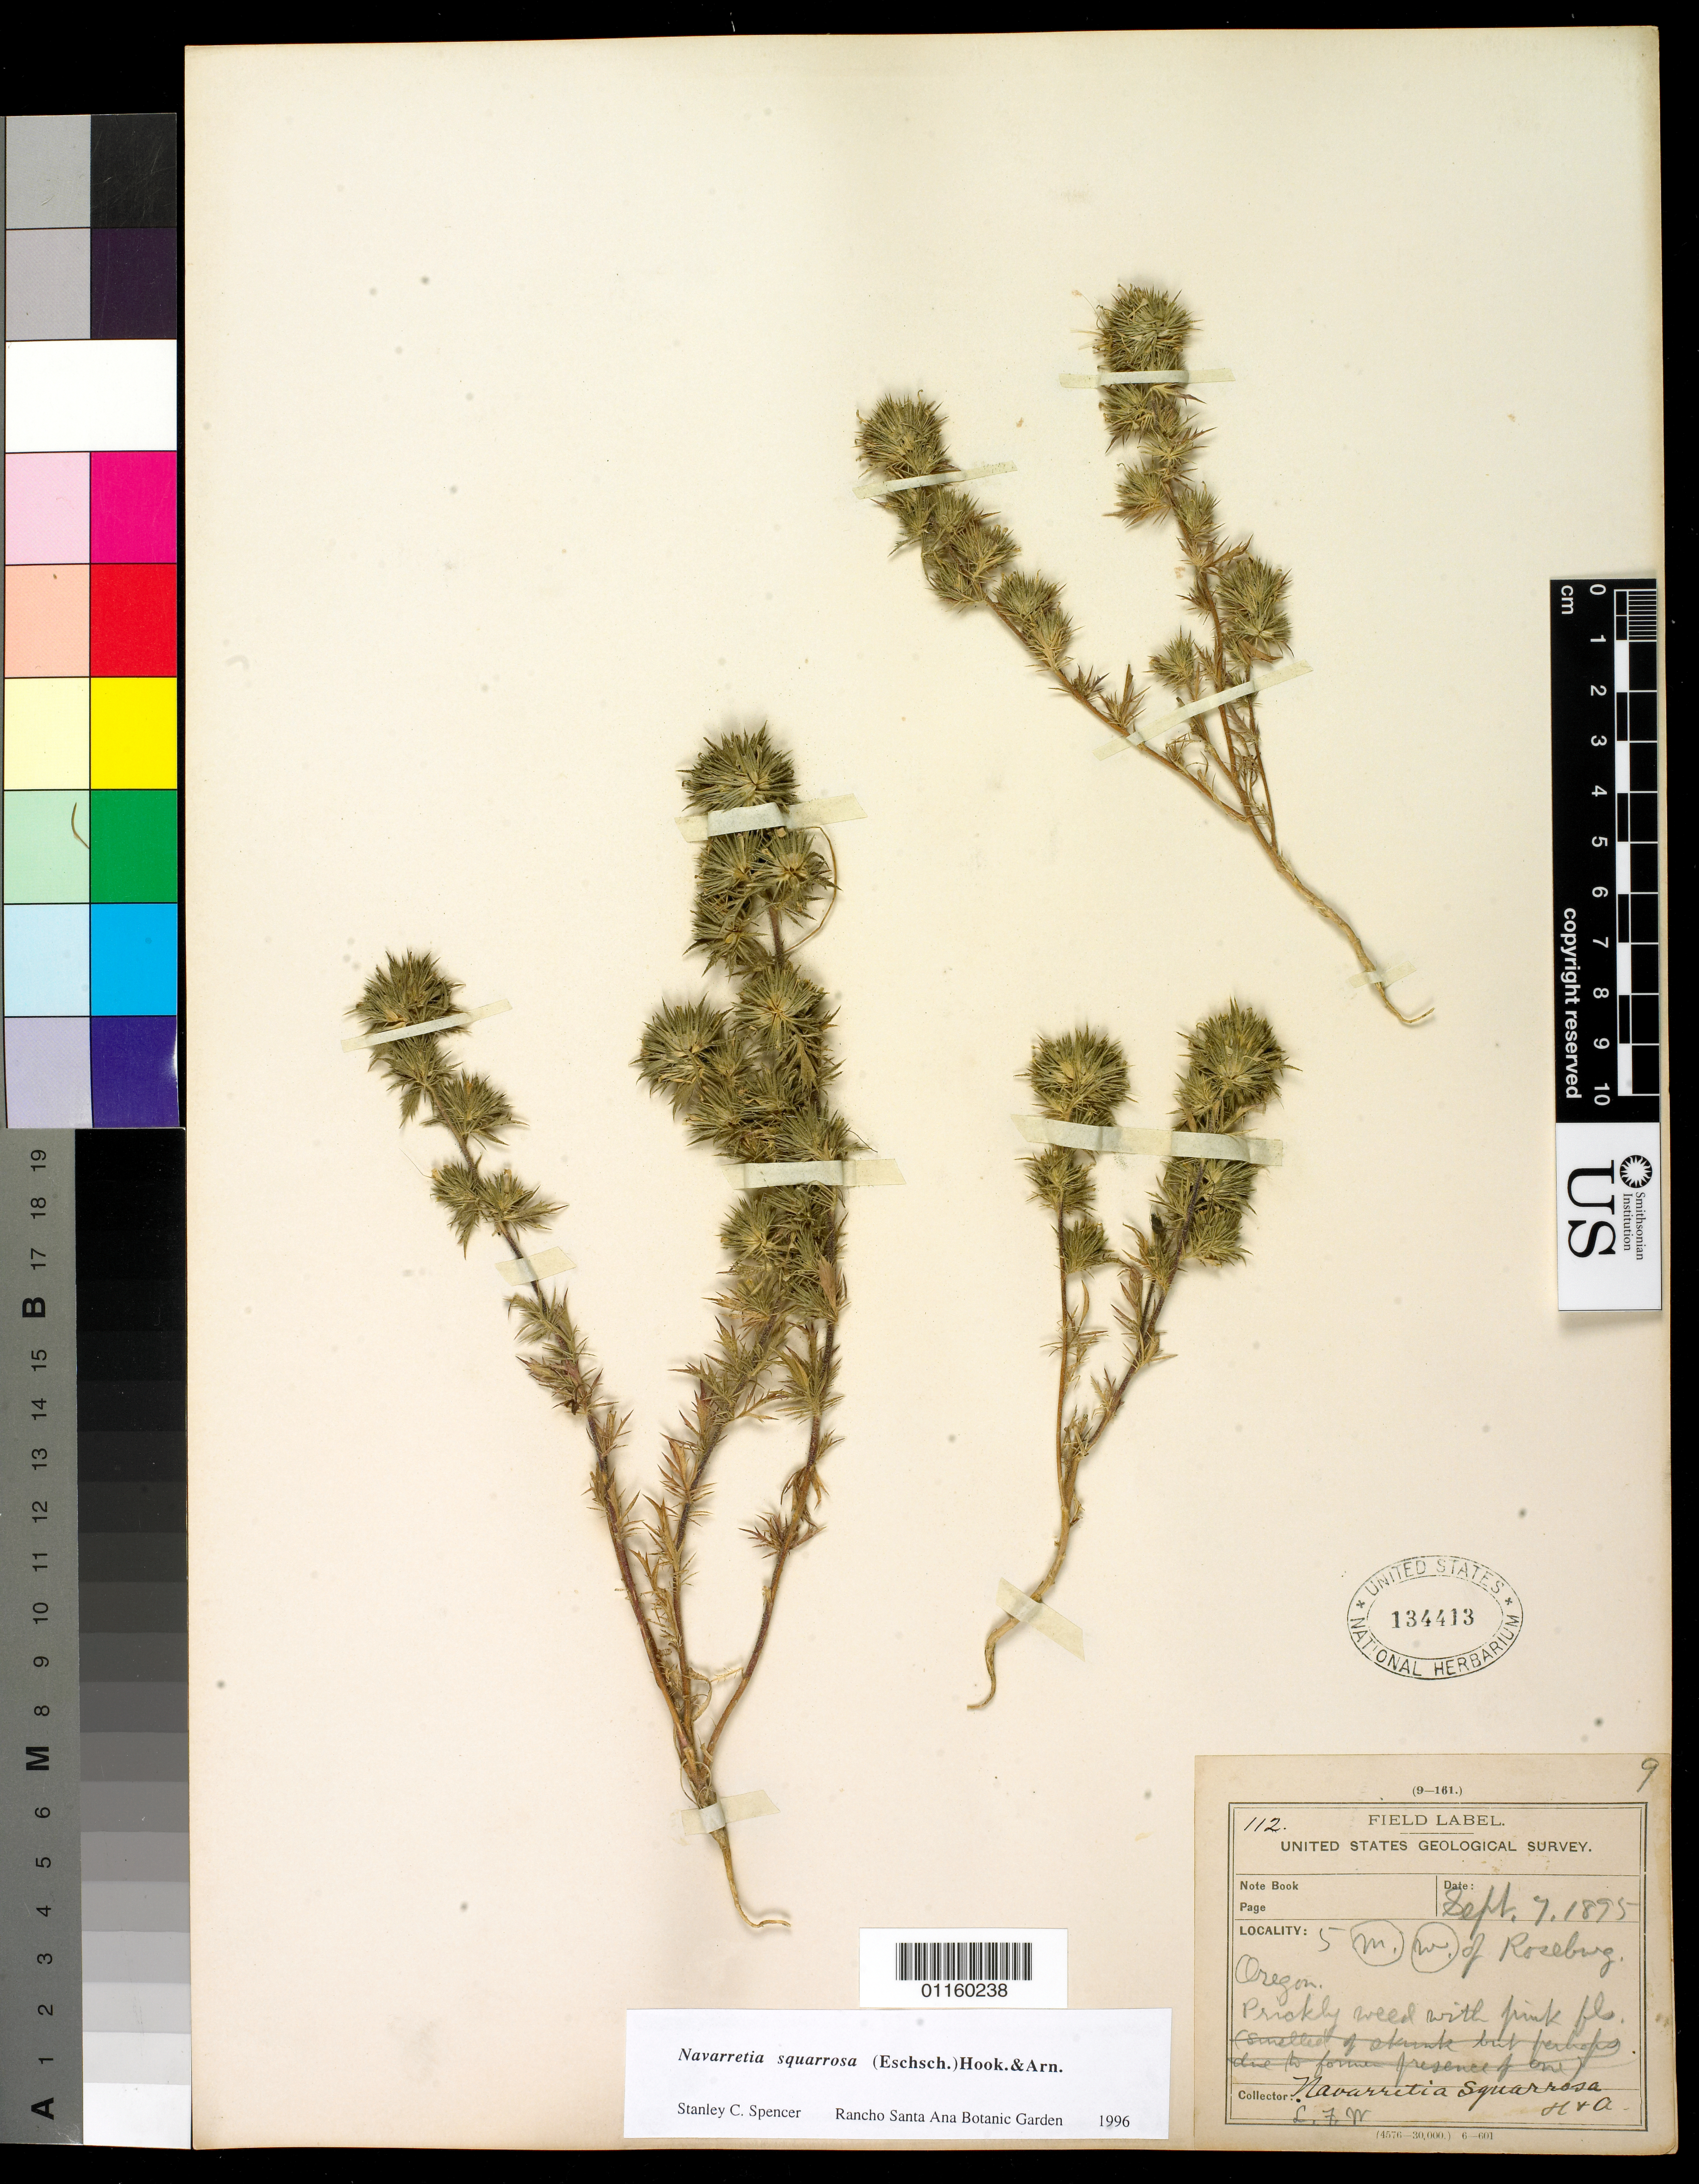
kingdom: Plantae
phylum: Tracheophyta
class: Magnoliopsida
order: Ericales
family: Polemoniaceae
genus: Navarretia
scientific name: Navarretia squarrosa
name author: (Eschsch.) Hook. & Arn.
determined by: Spencer, S. C.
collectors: L. F. Ward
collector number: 112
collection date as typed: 7 Sep 1895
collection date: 1895-09-07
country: United States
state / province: Oregon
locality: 5 m. W. of Roseburg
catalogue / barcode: US 134413